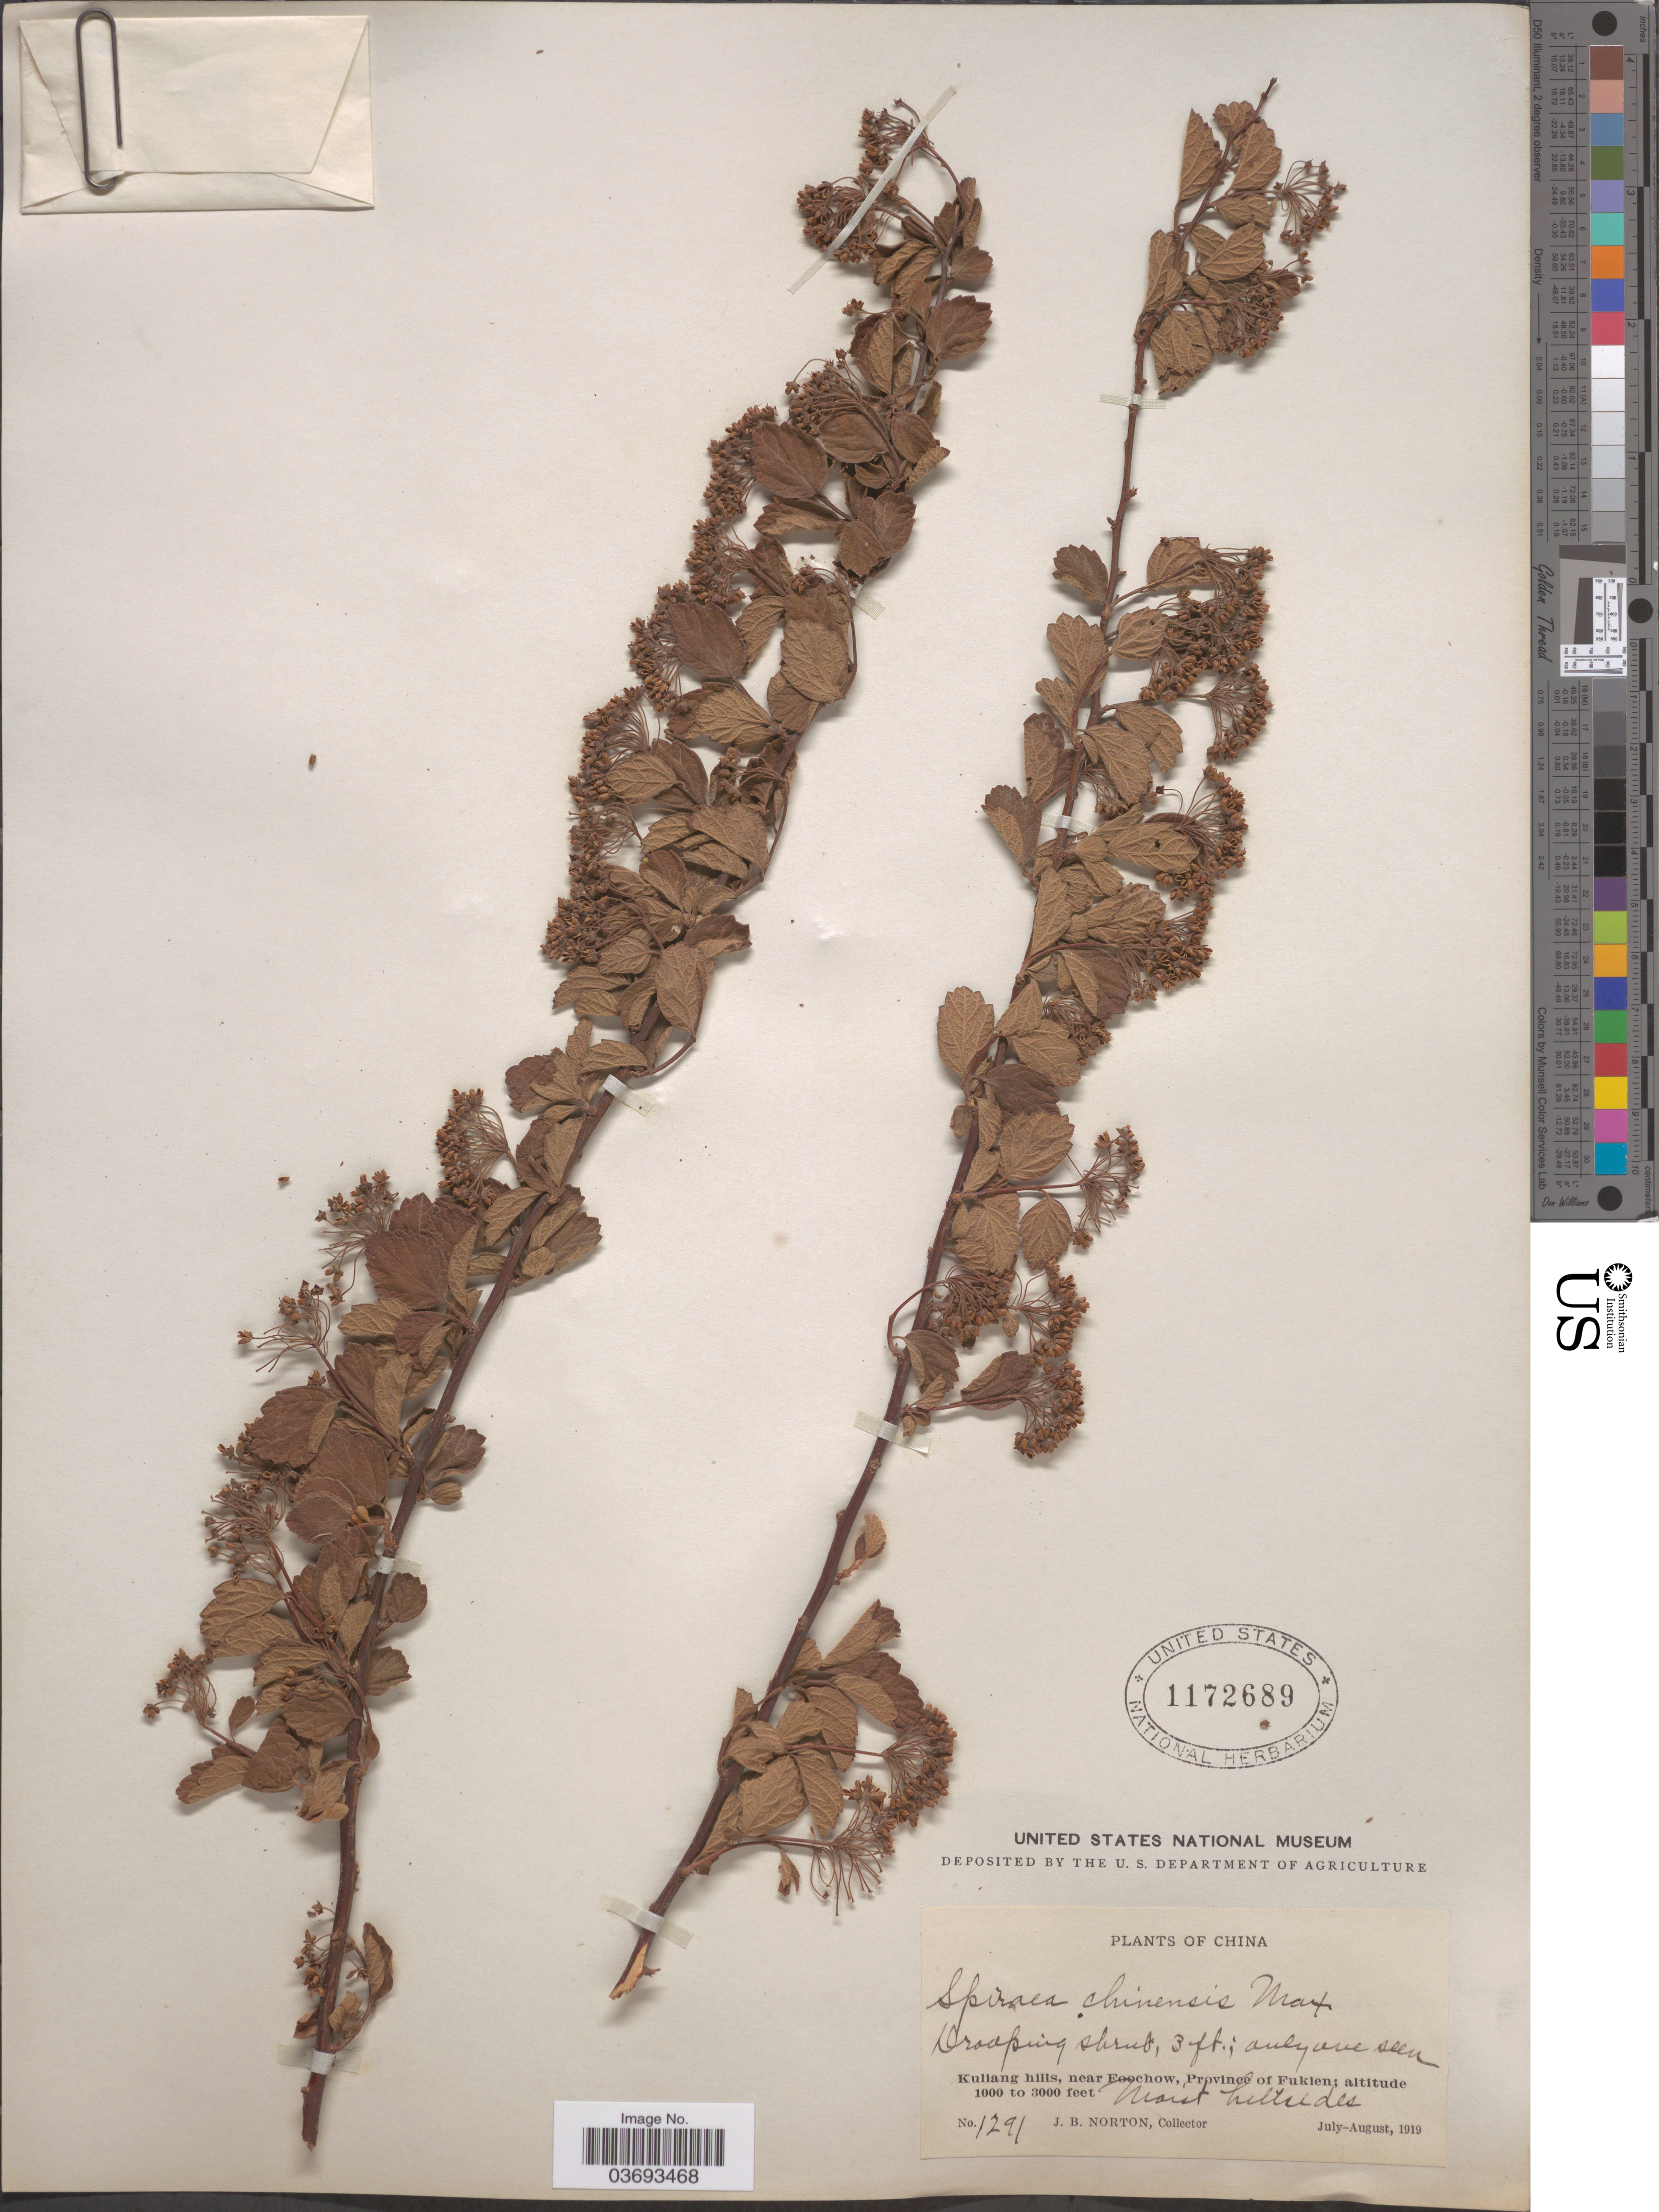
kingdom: Plantae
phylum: Tracheophyta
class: Magnoliopsida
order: Rosales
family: Rosaceae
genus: Spiraea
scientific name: Spiraea chinensis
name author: Maxim.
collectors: J. B. Norton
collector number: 1291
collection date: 1919-07/1919-08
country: China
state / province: Fujian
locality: Kuliang hills, near Foochow, Province of Fukien.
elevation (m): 305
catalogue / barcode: US 1172689